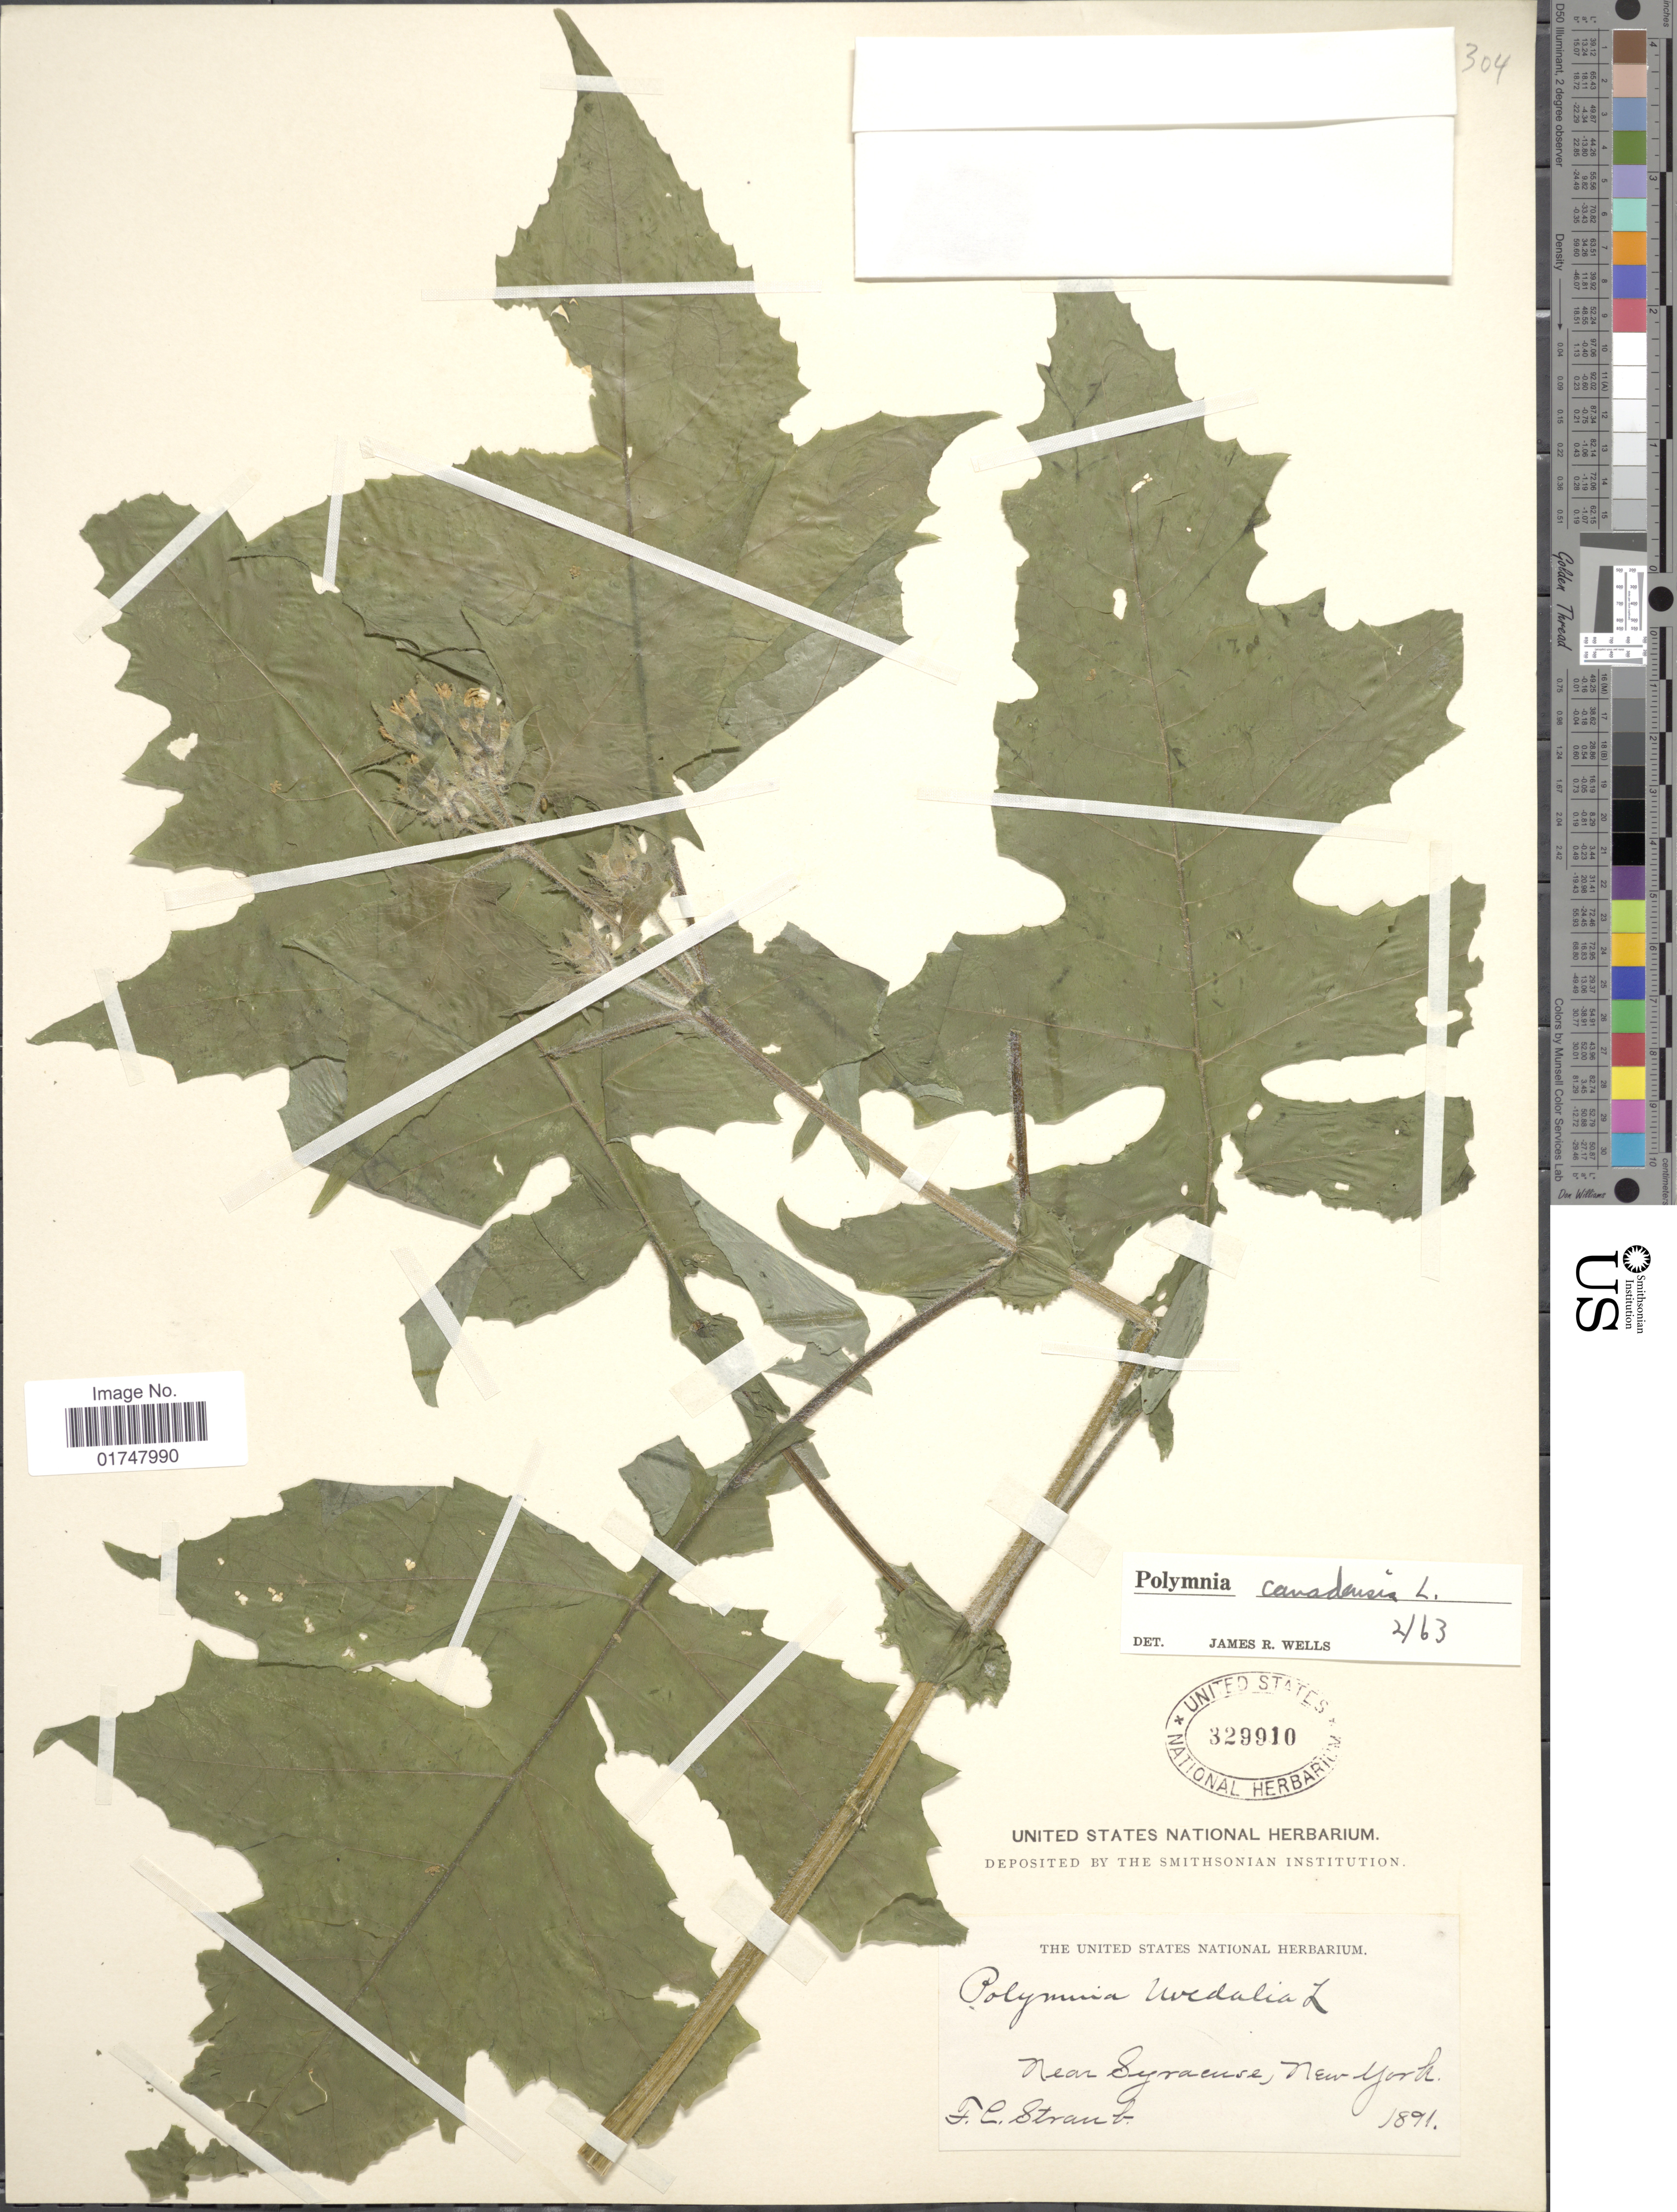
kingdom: Plantae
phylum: Tracheophyta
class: Magnoliopsida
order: Asterales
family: Asteraceae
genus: Polymnia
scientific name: Polymnia canadensis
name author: L.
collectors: F. Straub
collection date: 1891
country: United States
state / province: New York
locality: Near Syracuse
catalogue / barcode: US 329910